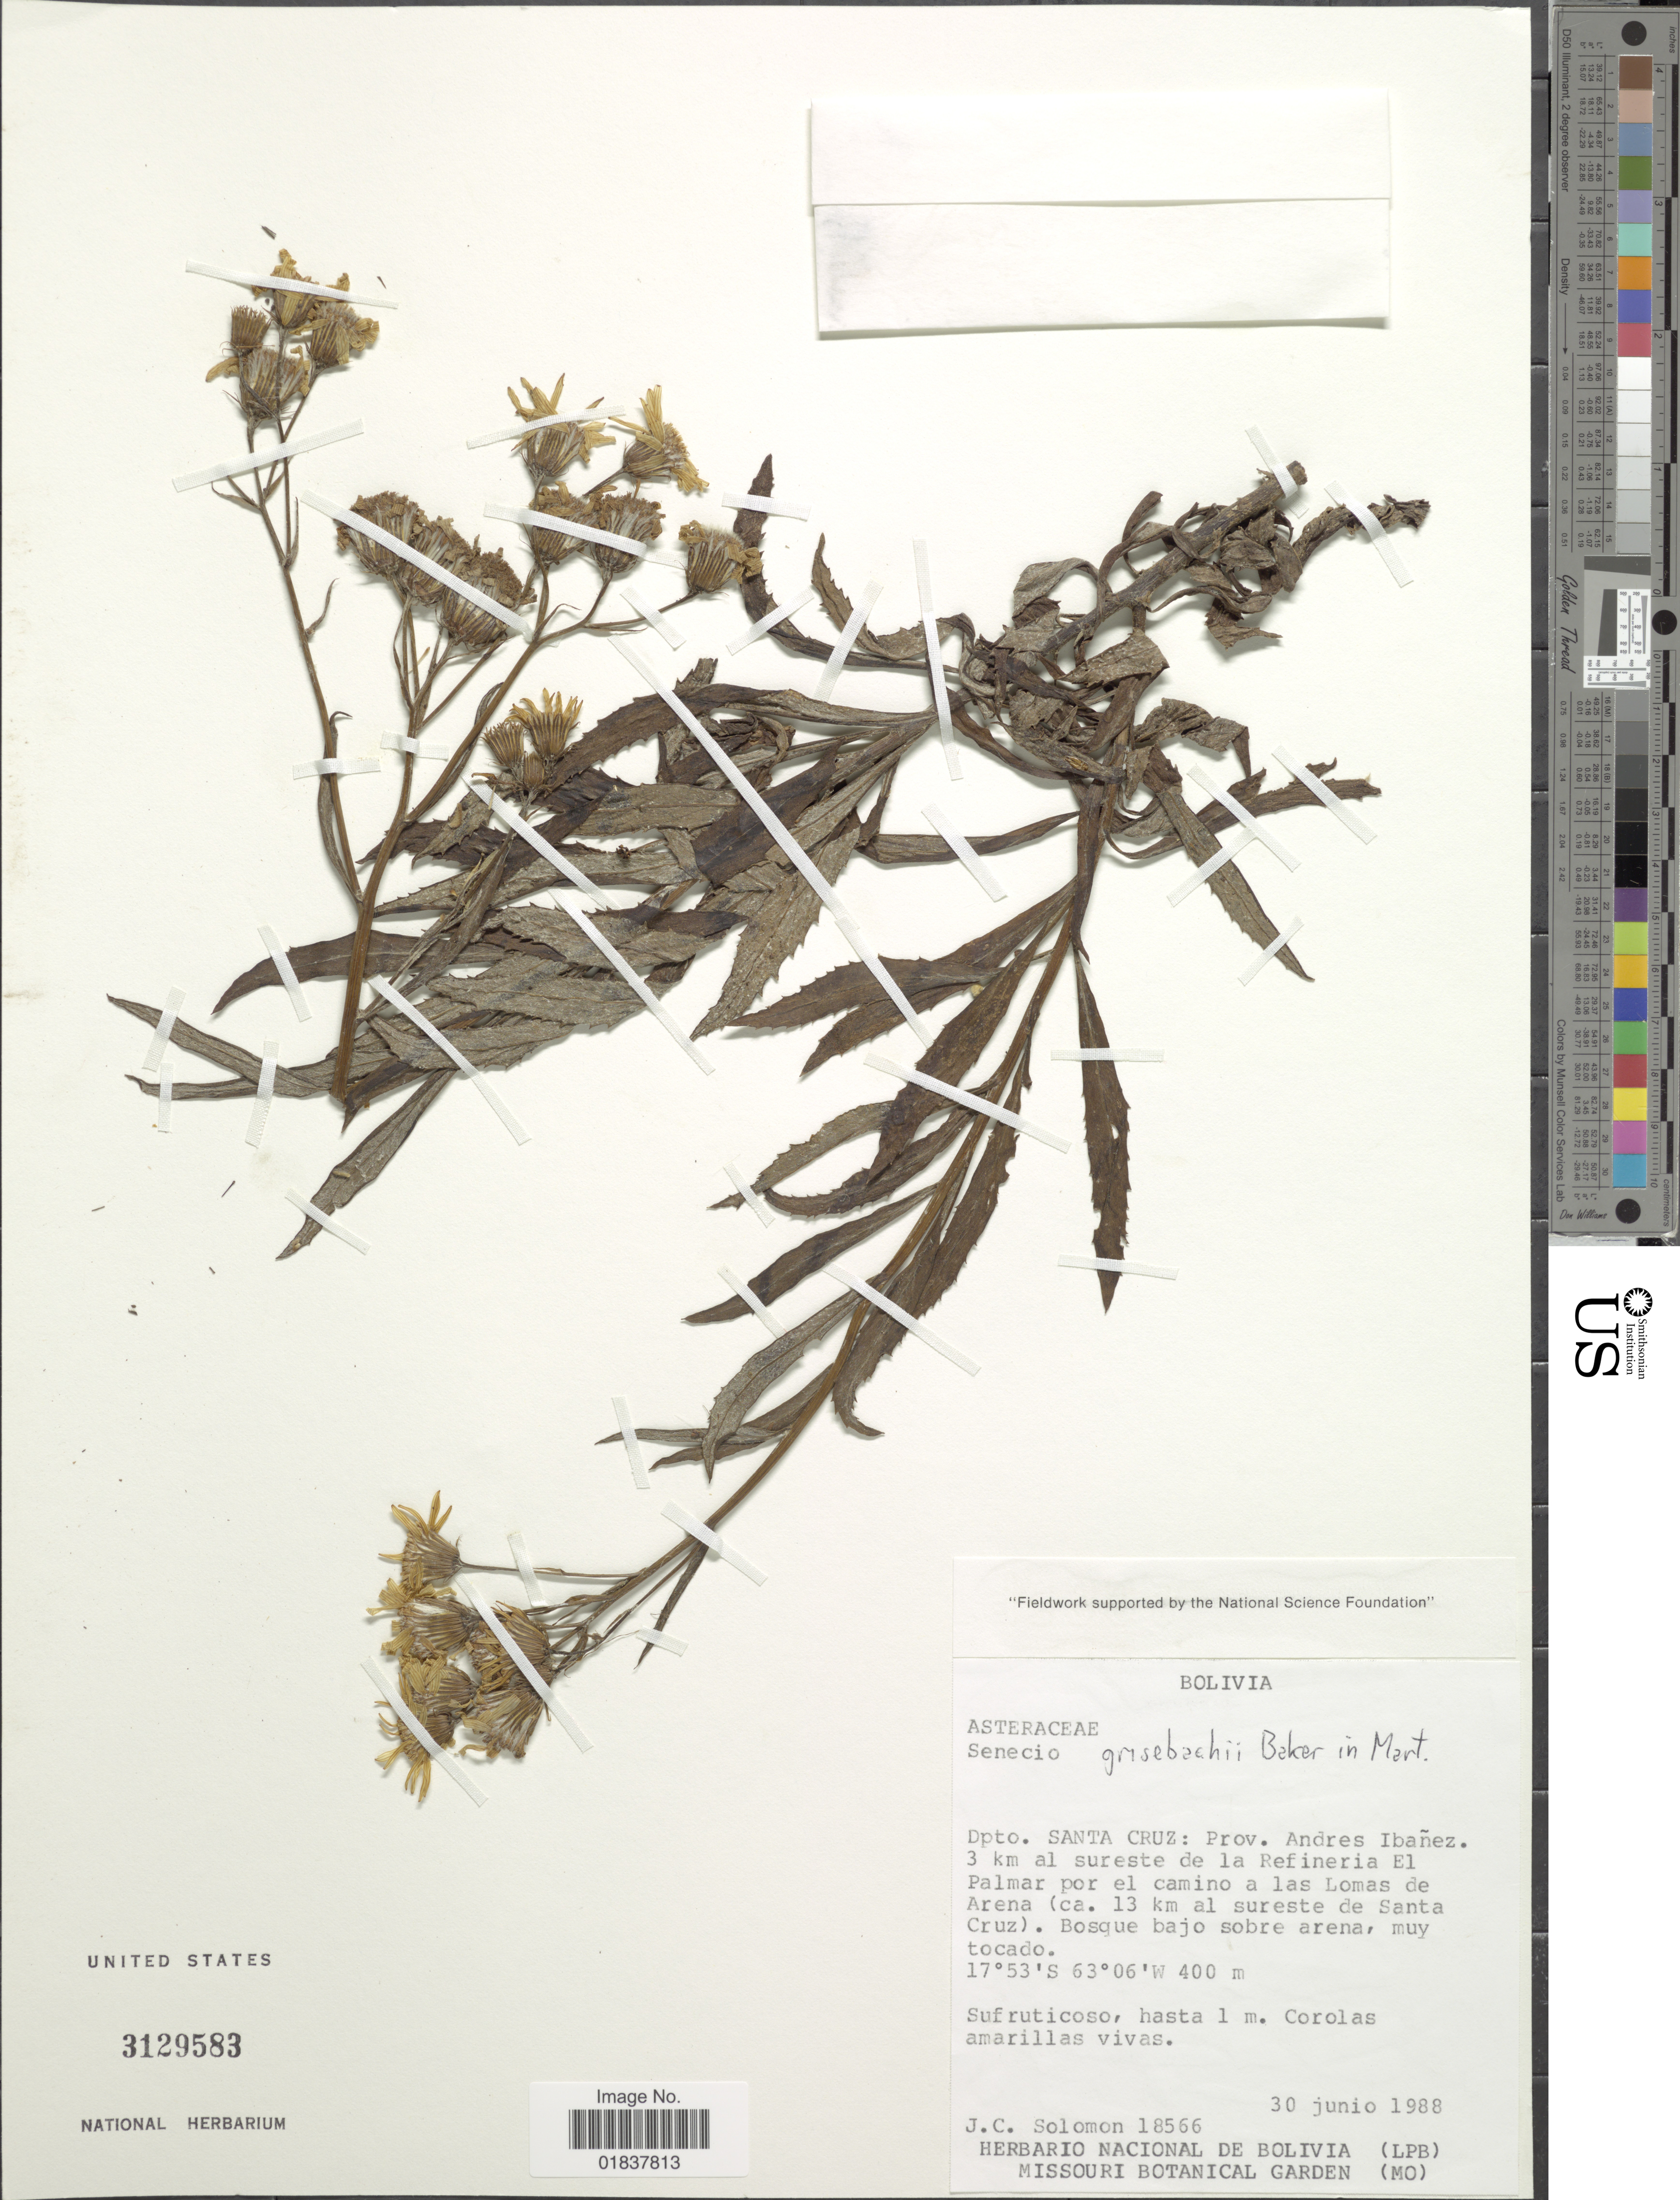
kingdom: Plantae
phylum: Tracheophyta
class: Magnoliopsida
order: Asterales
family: Asteraceae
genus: Senecio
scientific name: Senecio grisebachii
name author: Baker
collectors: J. C. Solomon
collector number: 18566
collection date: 1988-06-30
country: Bolivia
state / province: Santa Cruz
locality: Prov. Andres Ibanez, 3 km al sureste de la Refineria El Palmar por el camino a las Lomas de Arena (ca 13 km al sureste de Santa Cruz)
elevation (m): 400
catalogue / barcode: US 3129583